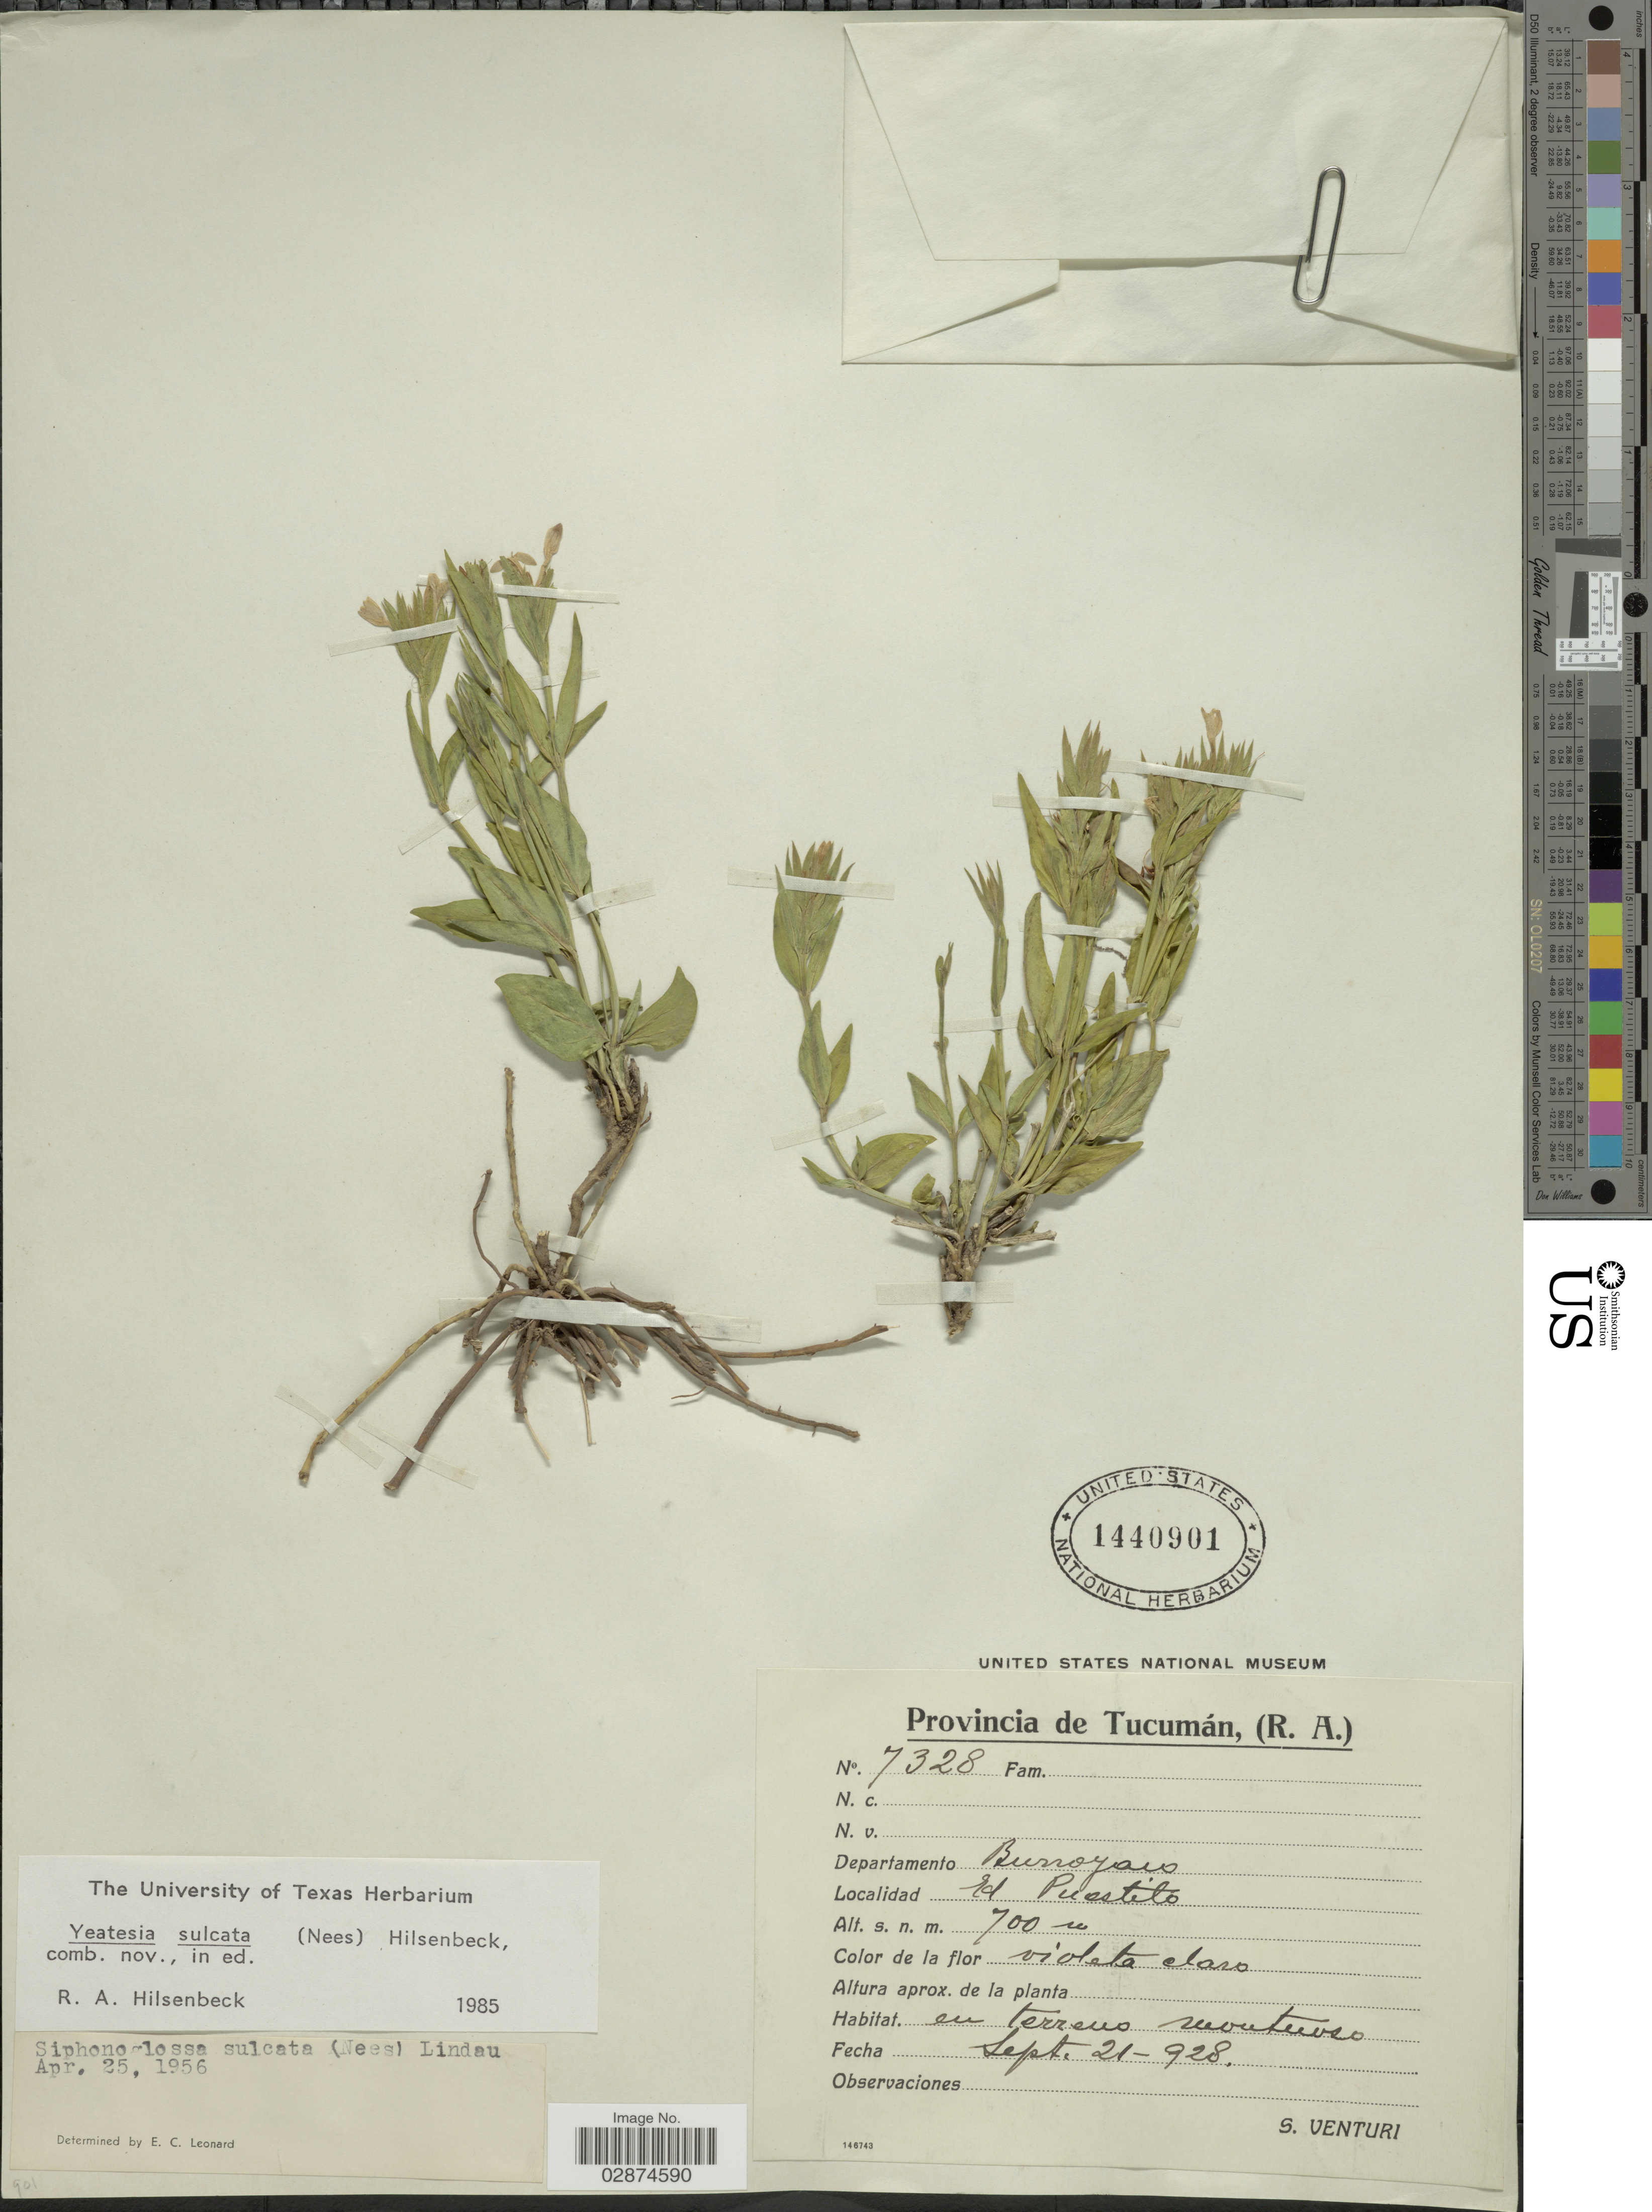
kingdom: Plantae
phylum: Tracheophyta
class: Magnoliopsida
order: Lamiales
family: Acanthaceae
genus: Yeatesia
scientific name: Yeatesia sulcata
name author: (Nees) Hilsenb.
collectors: S. Venturi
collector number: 7328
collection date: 1928-09-21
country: Argentina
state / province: Tucuman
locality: (R.A.). Departamento Burroyaco. El Puestito.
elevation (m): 700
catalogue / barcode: US 1440901